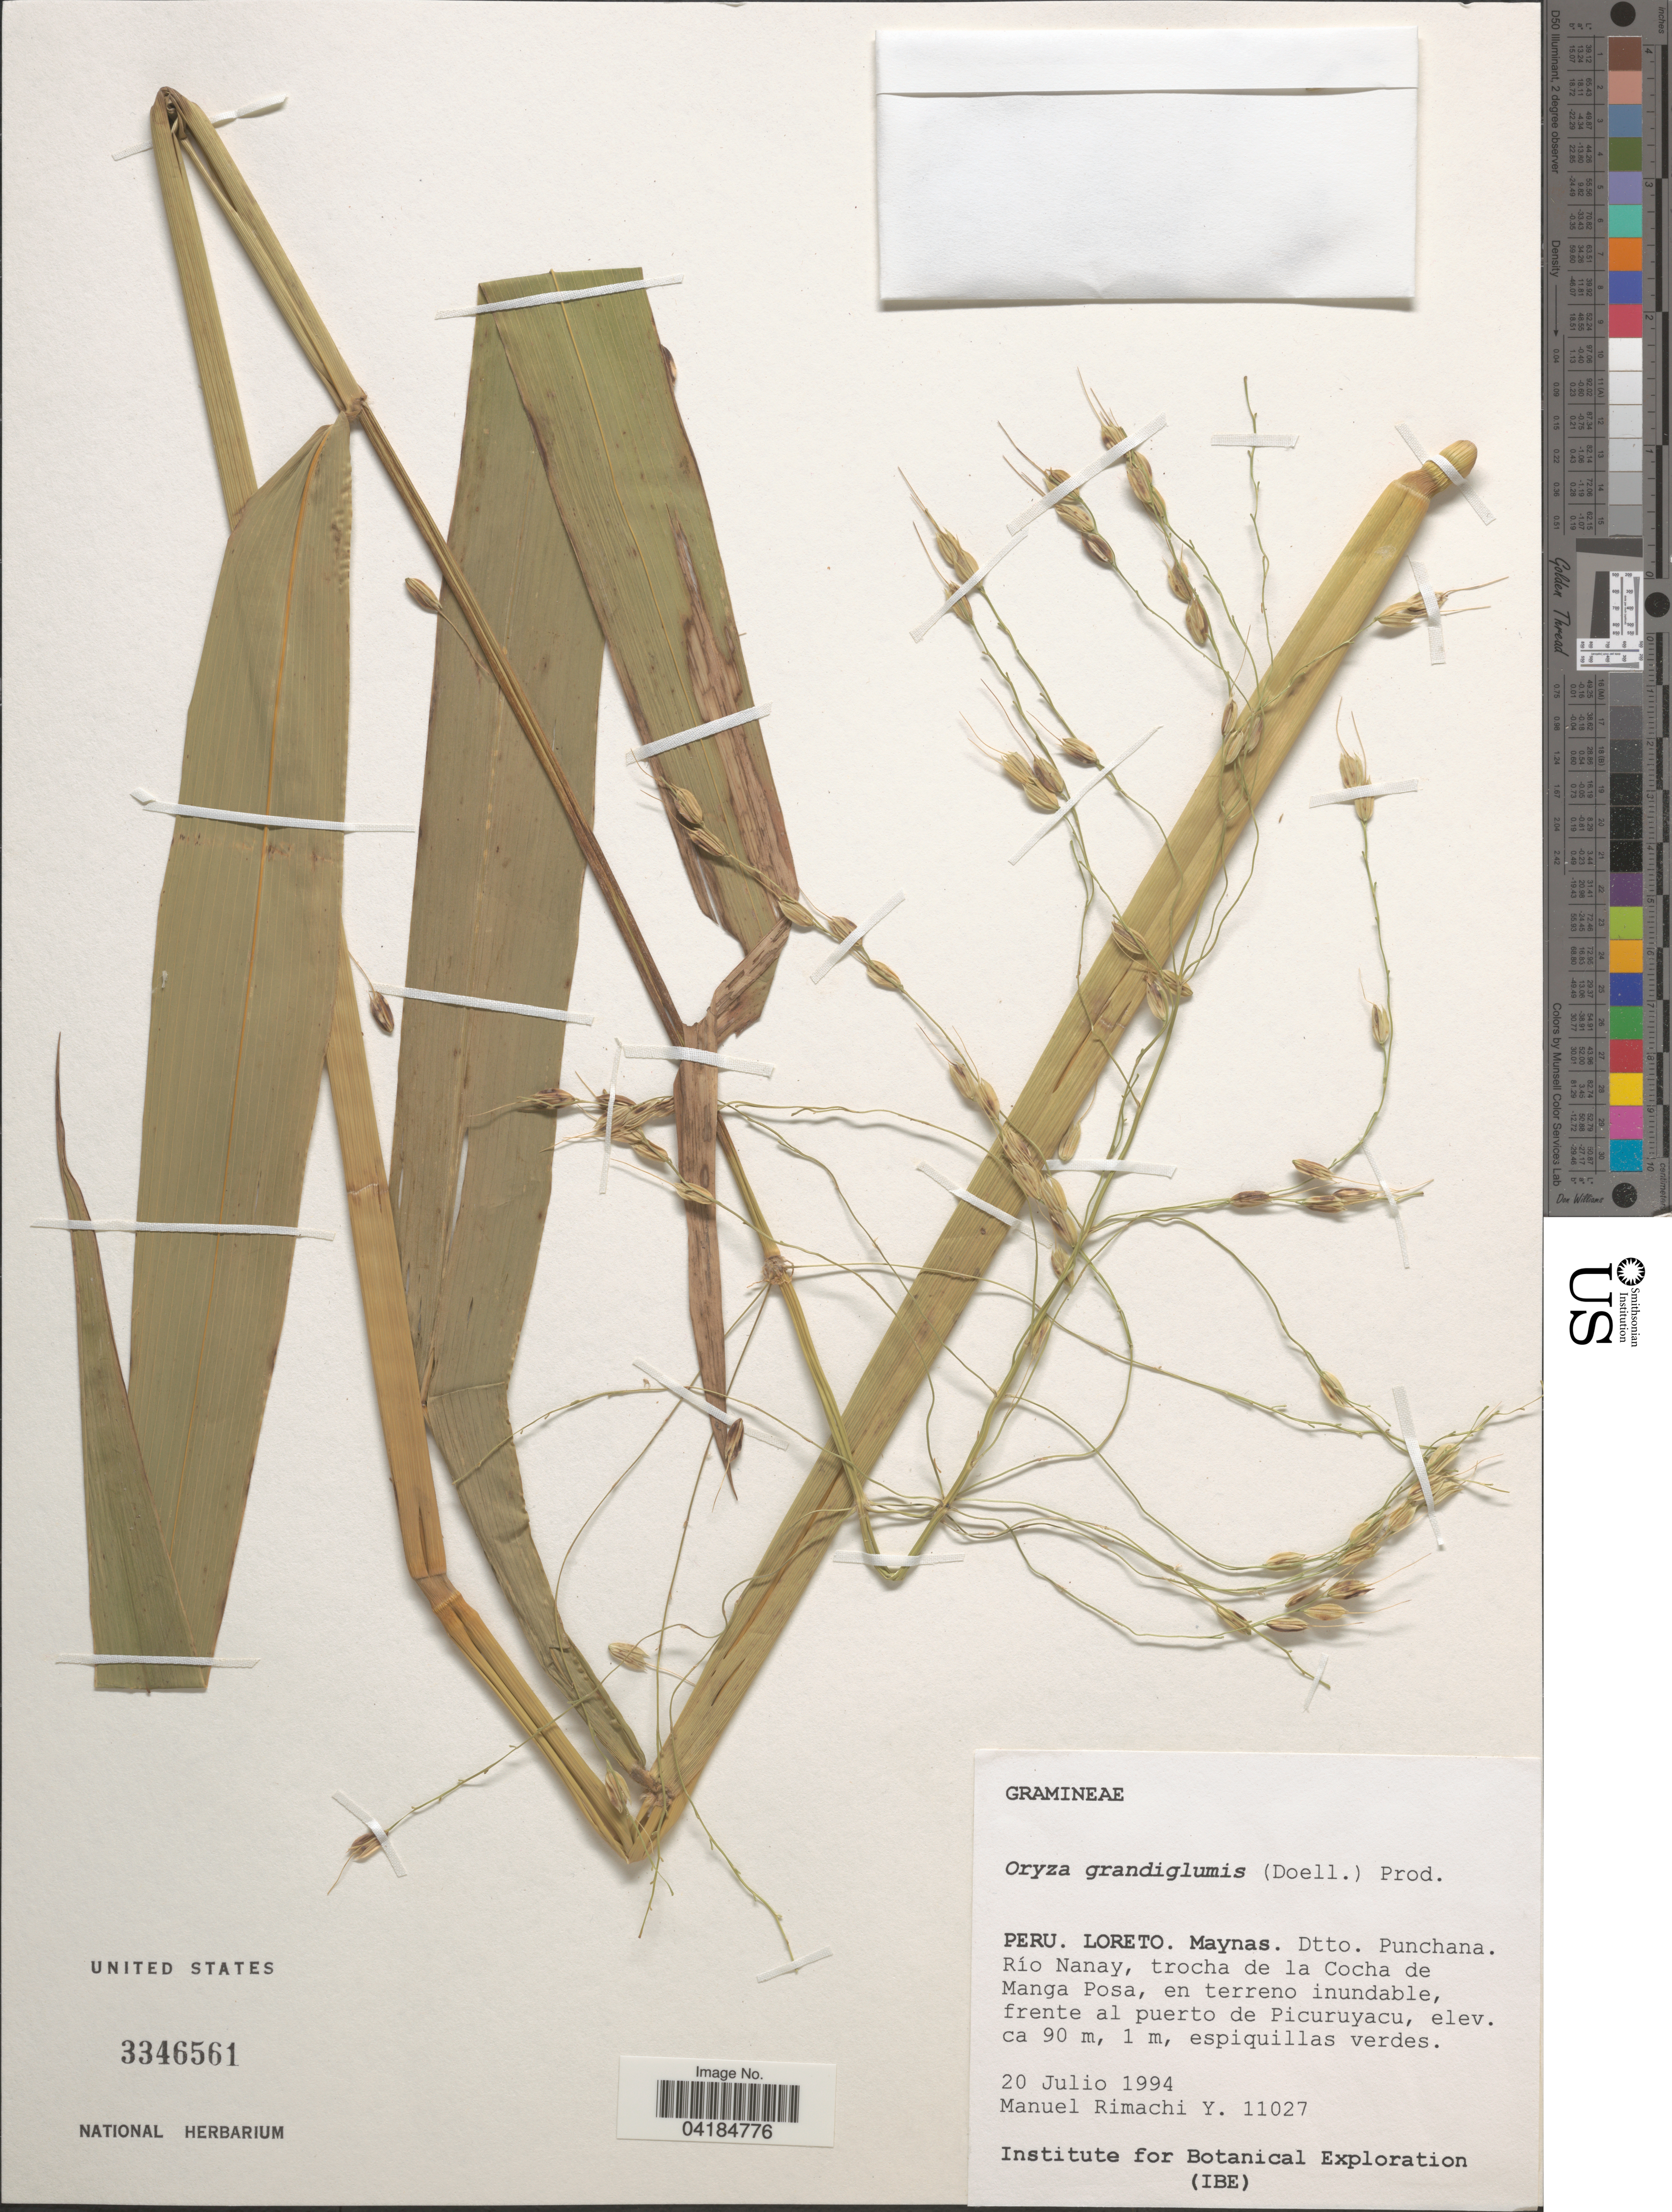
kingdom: Plantae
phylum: Tracheophyta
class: Liliopsida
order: Poales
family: Poaceae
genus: Oryza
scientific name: Oryza grandiglumis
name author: (Döll) Prod.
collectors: M. Rimachi Y.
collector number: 11027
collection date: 1994-07-20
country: Peru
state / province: Loreto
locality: Maynas. Dtto. Punchana. Río Nanay, trocha de la Cocha de Manga Posa, en terreno inundable, frente al puerto de Picuruyacu.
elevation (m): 90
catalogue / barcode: US 3346561